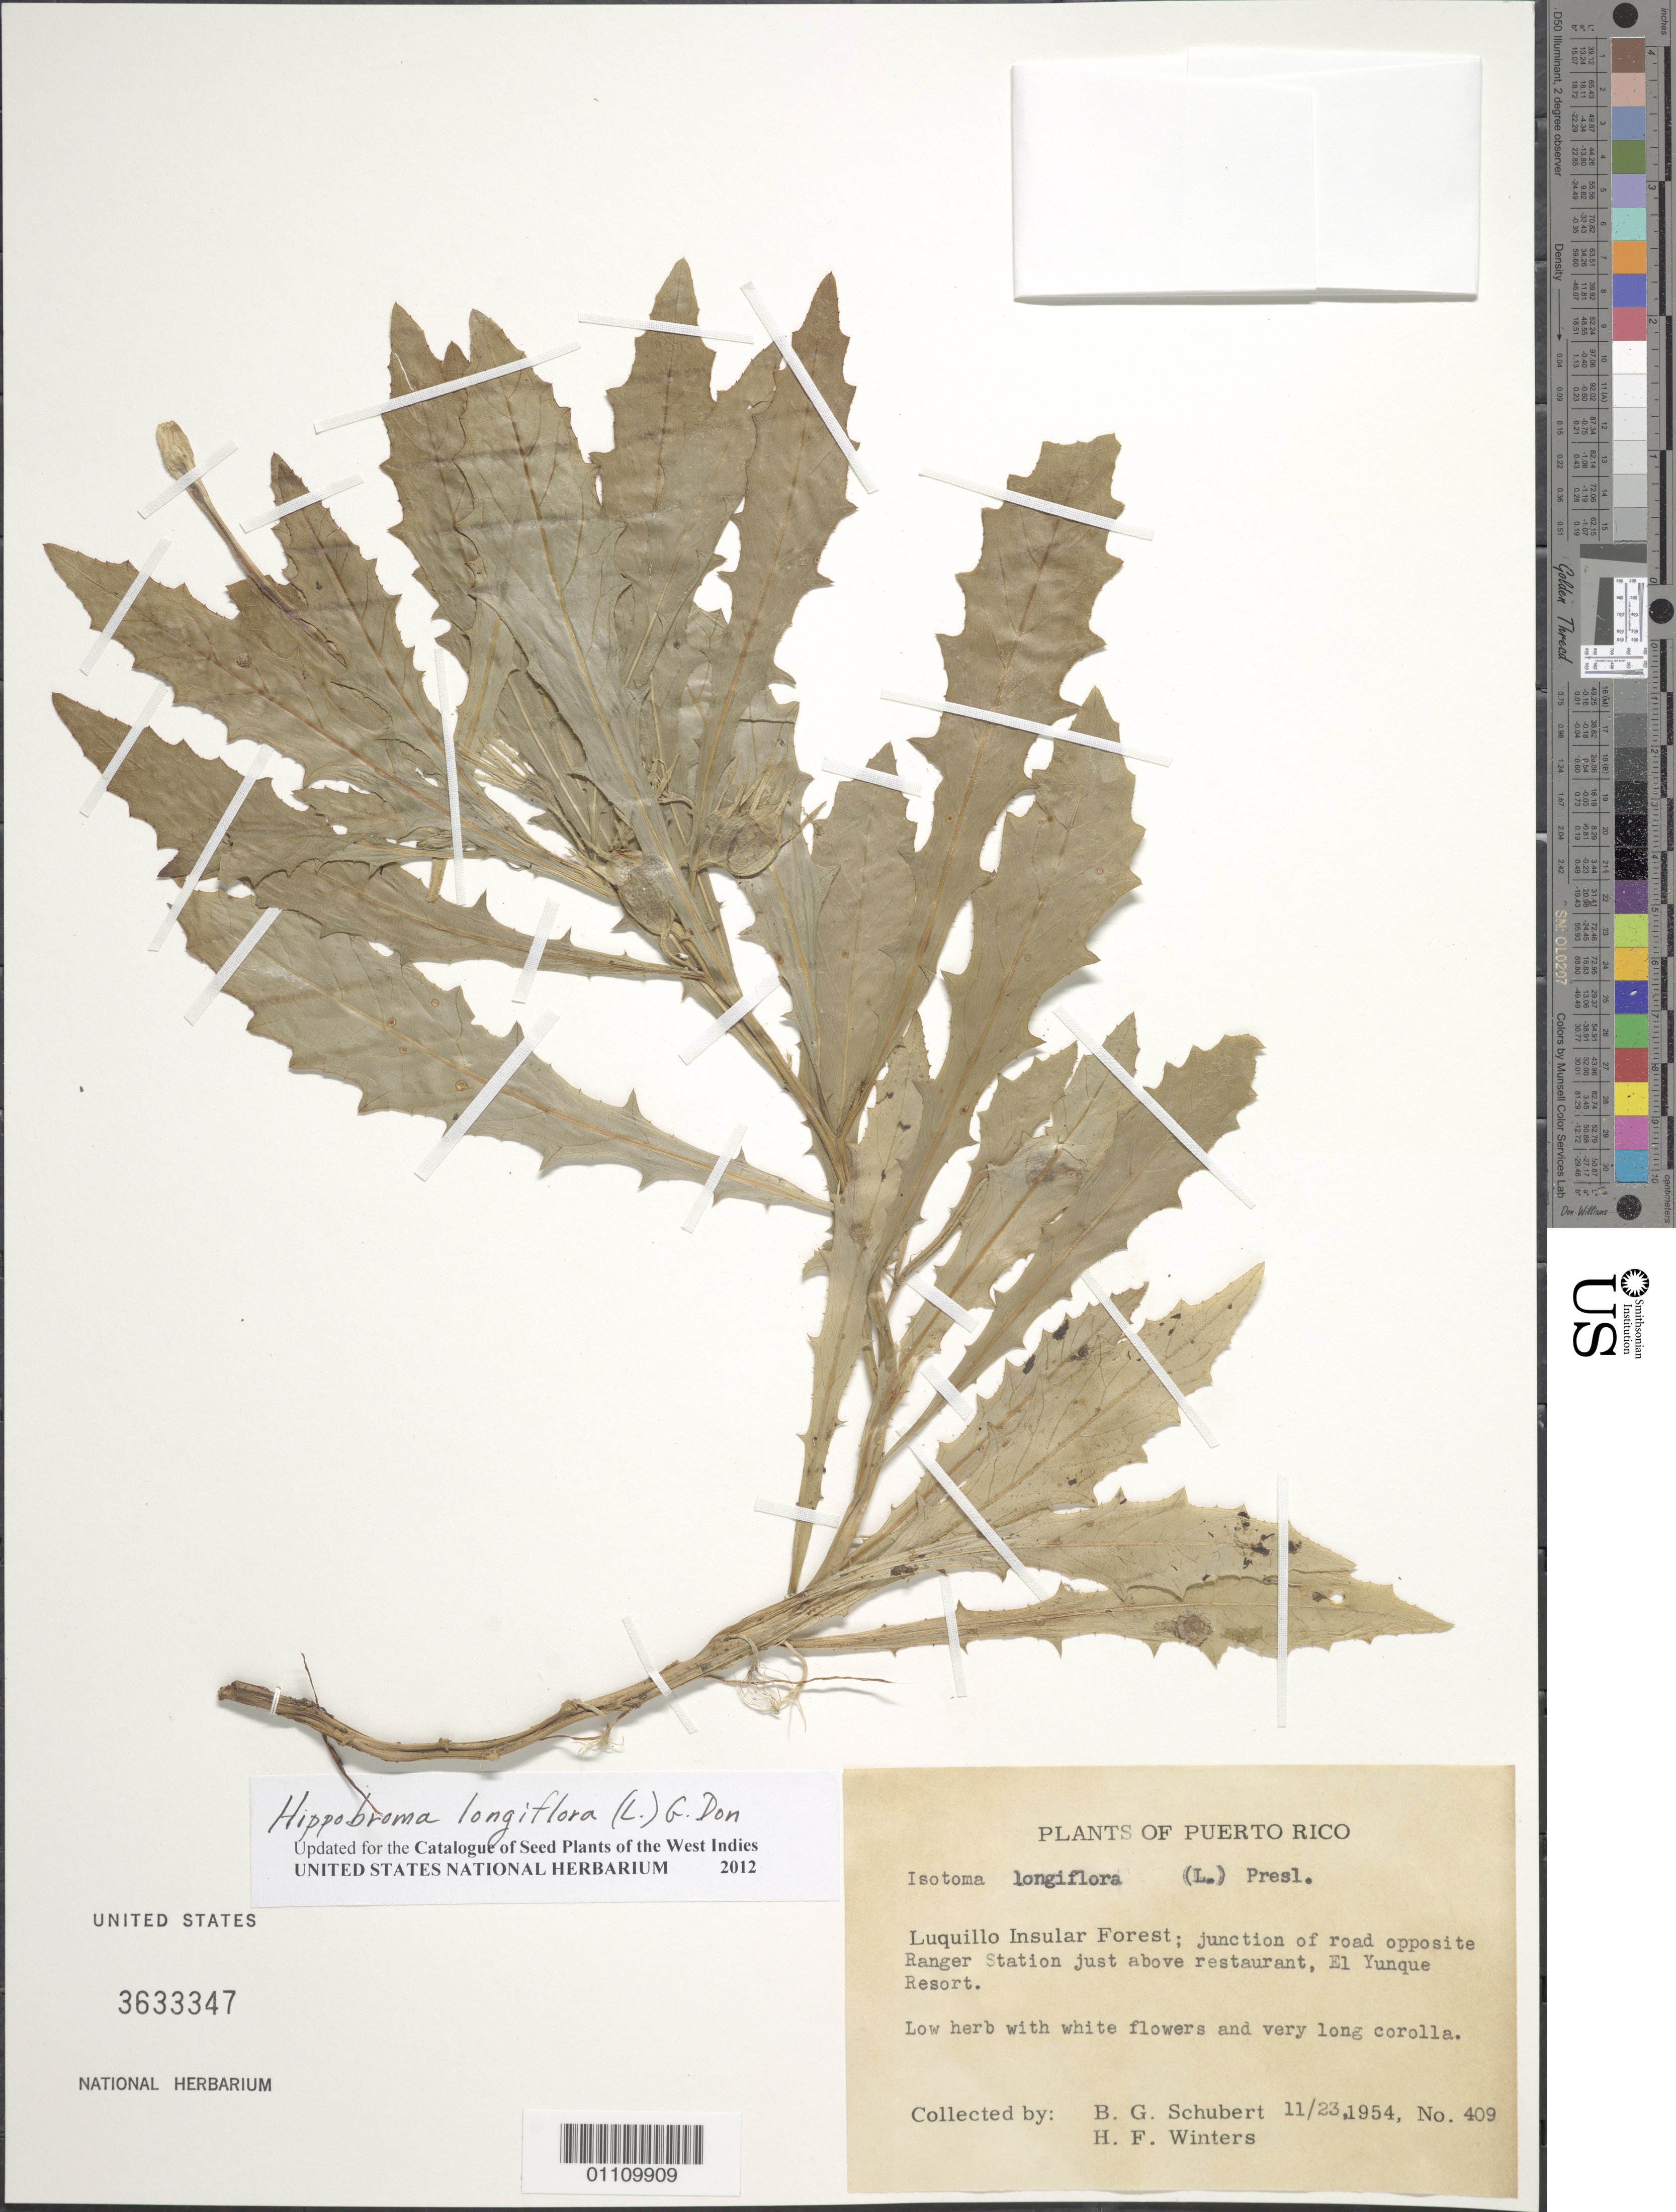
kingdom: Plantae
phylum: Tracheophyta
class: Magnoliopsida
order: Asterales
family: Campanulaceae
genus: Hippobroma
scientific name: Hippobroma longiflora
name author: (L.) G. Don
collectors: B. Schubert & H. Winters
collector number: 409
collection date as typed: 23 Nov 1954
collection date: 1954-11-23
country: Puerto Rico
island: Puerto Rico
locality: Luquillo Insular Forest; junction of road opposite Ranger Station just above restaurant, El Yunque Resort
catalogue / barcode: US 3633347